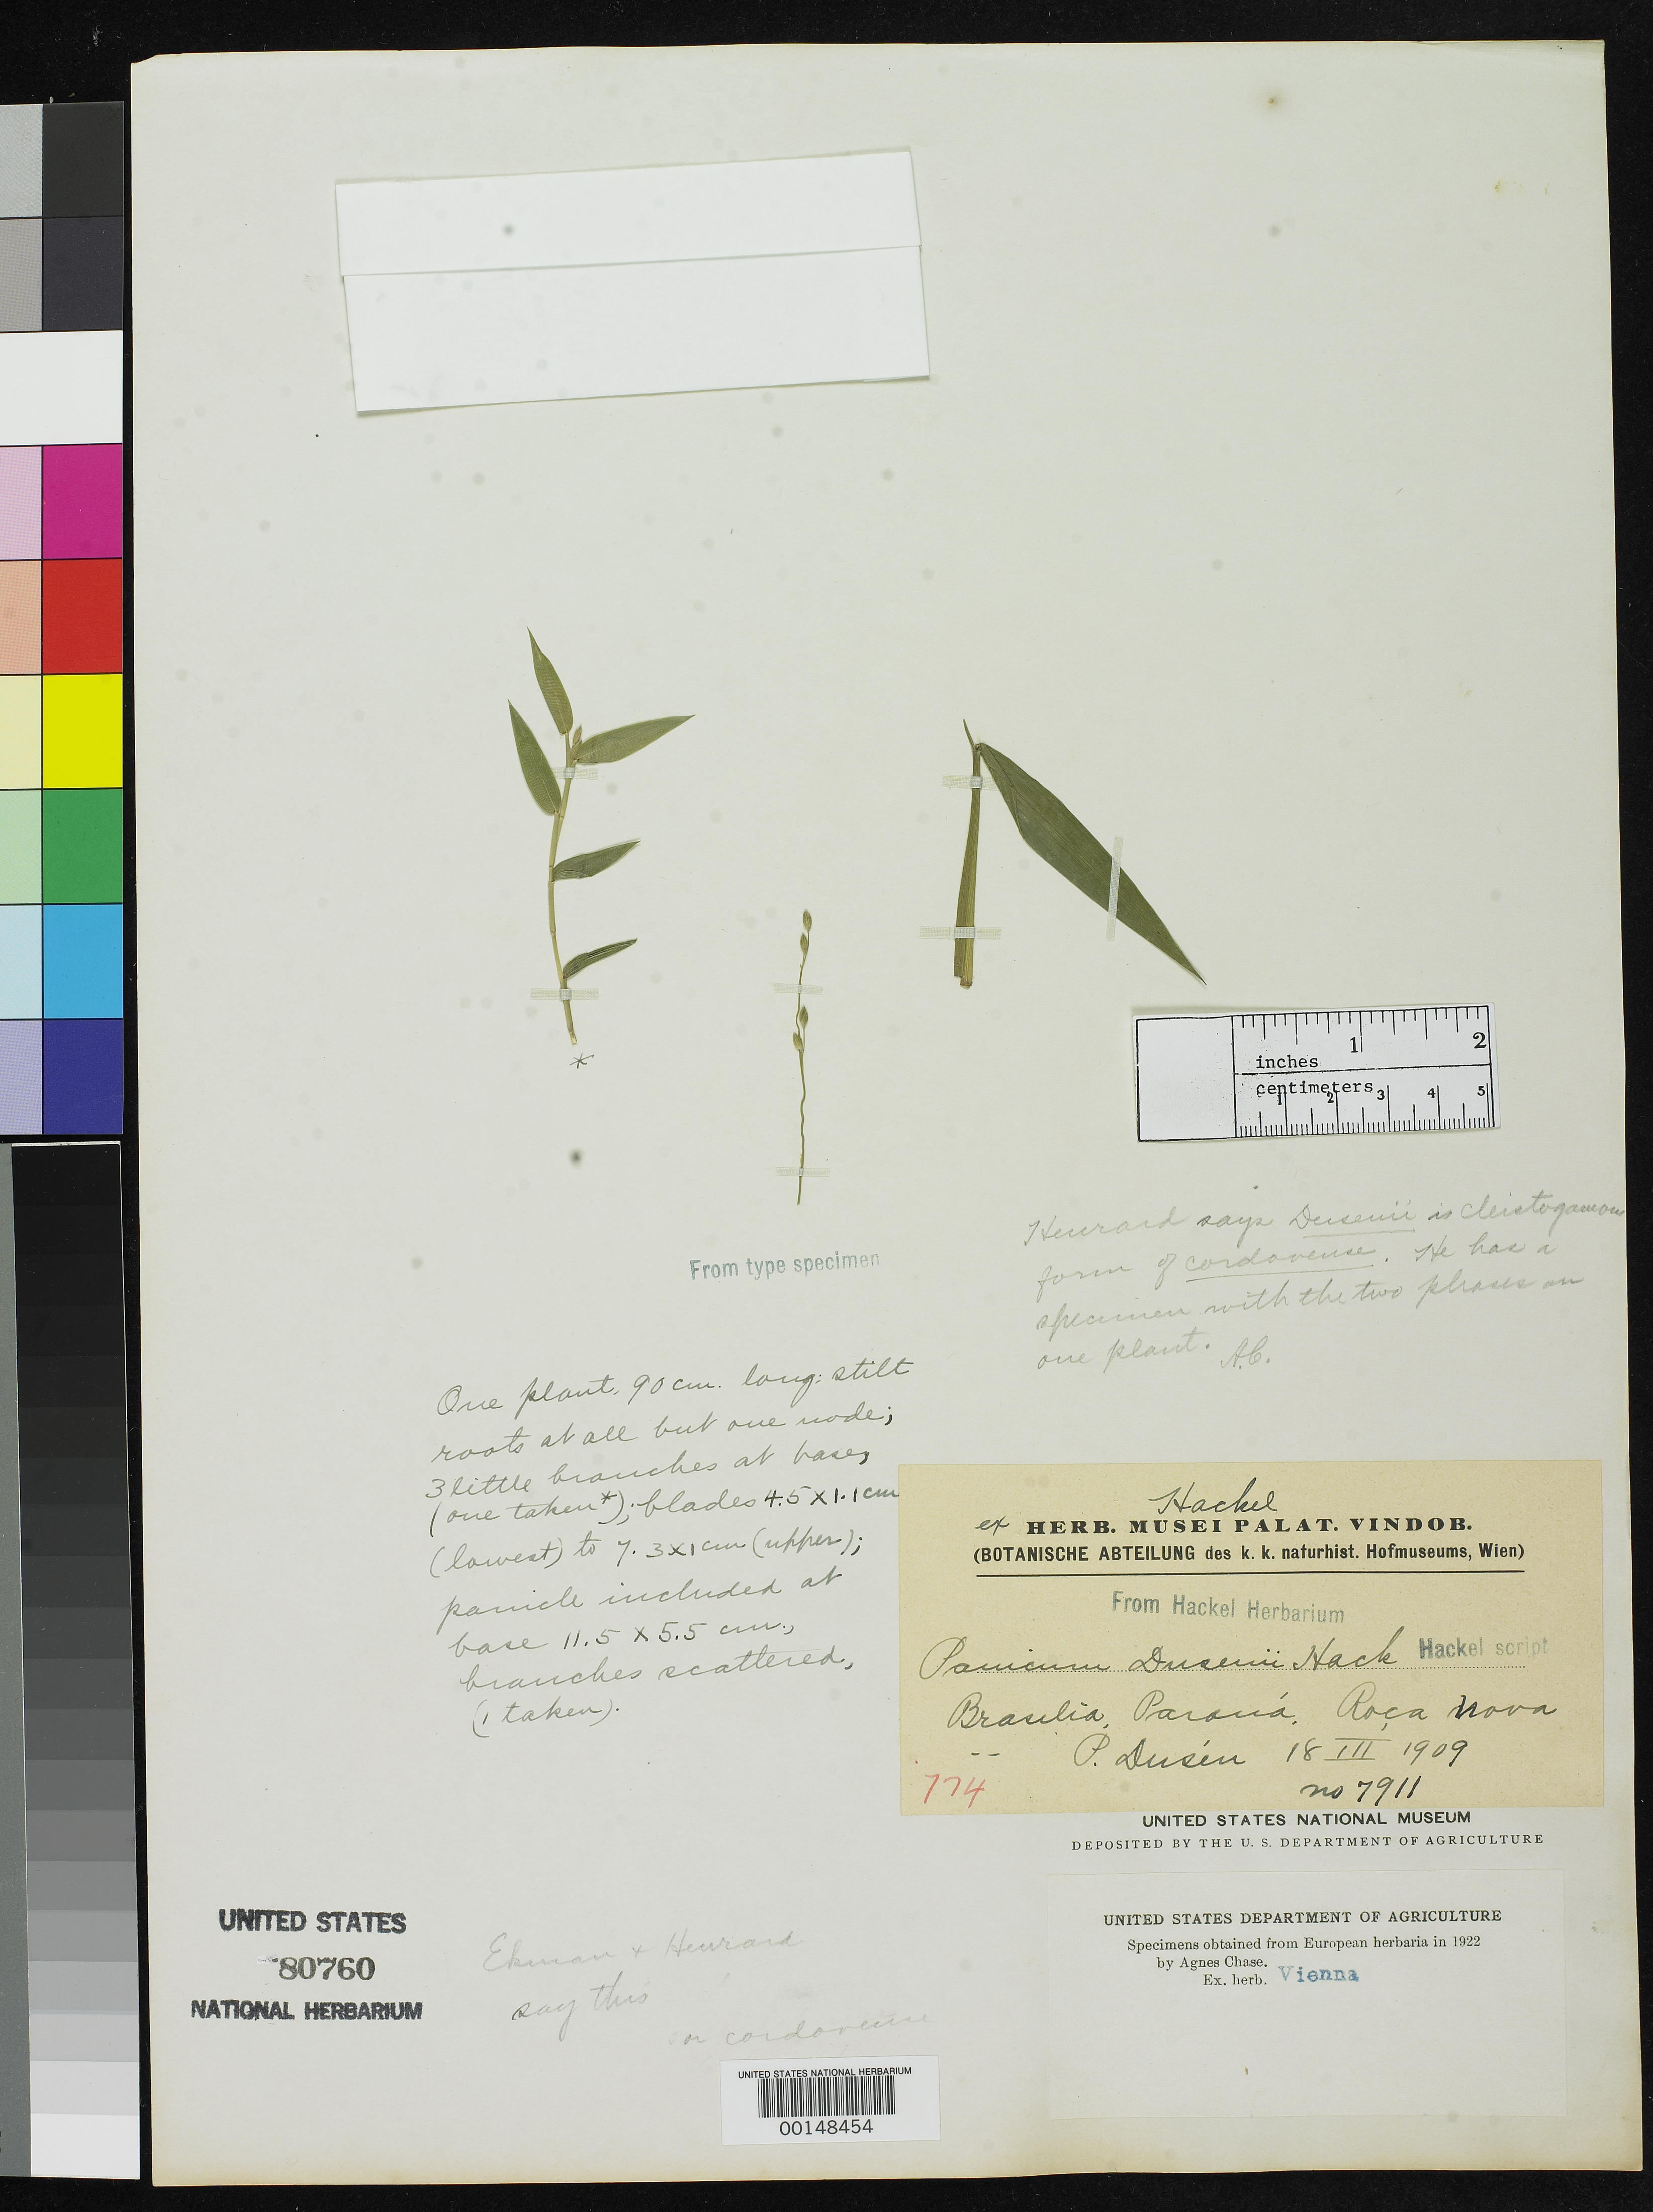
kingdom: Plantae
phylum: Tracheophyta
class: Liliopsida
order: Poales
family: Poaceae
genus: Panicum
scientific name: Panicum dusenii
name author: Hack.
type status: Type Fragment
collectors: P. Dusén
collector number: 7911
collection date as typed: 18 Mar 1909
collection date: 1909-03-18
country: Brazil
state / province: Pará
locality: Roca Nova.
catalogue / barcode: US 80760